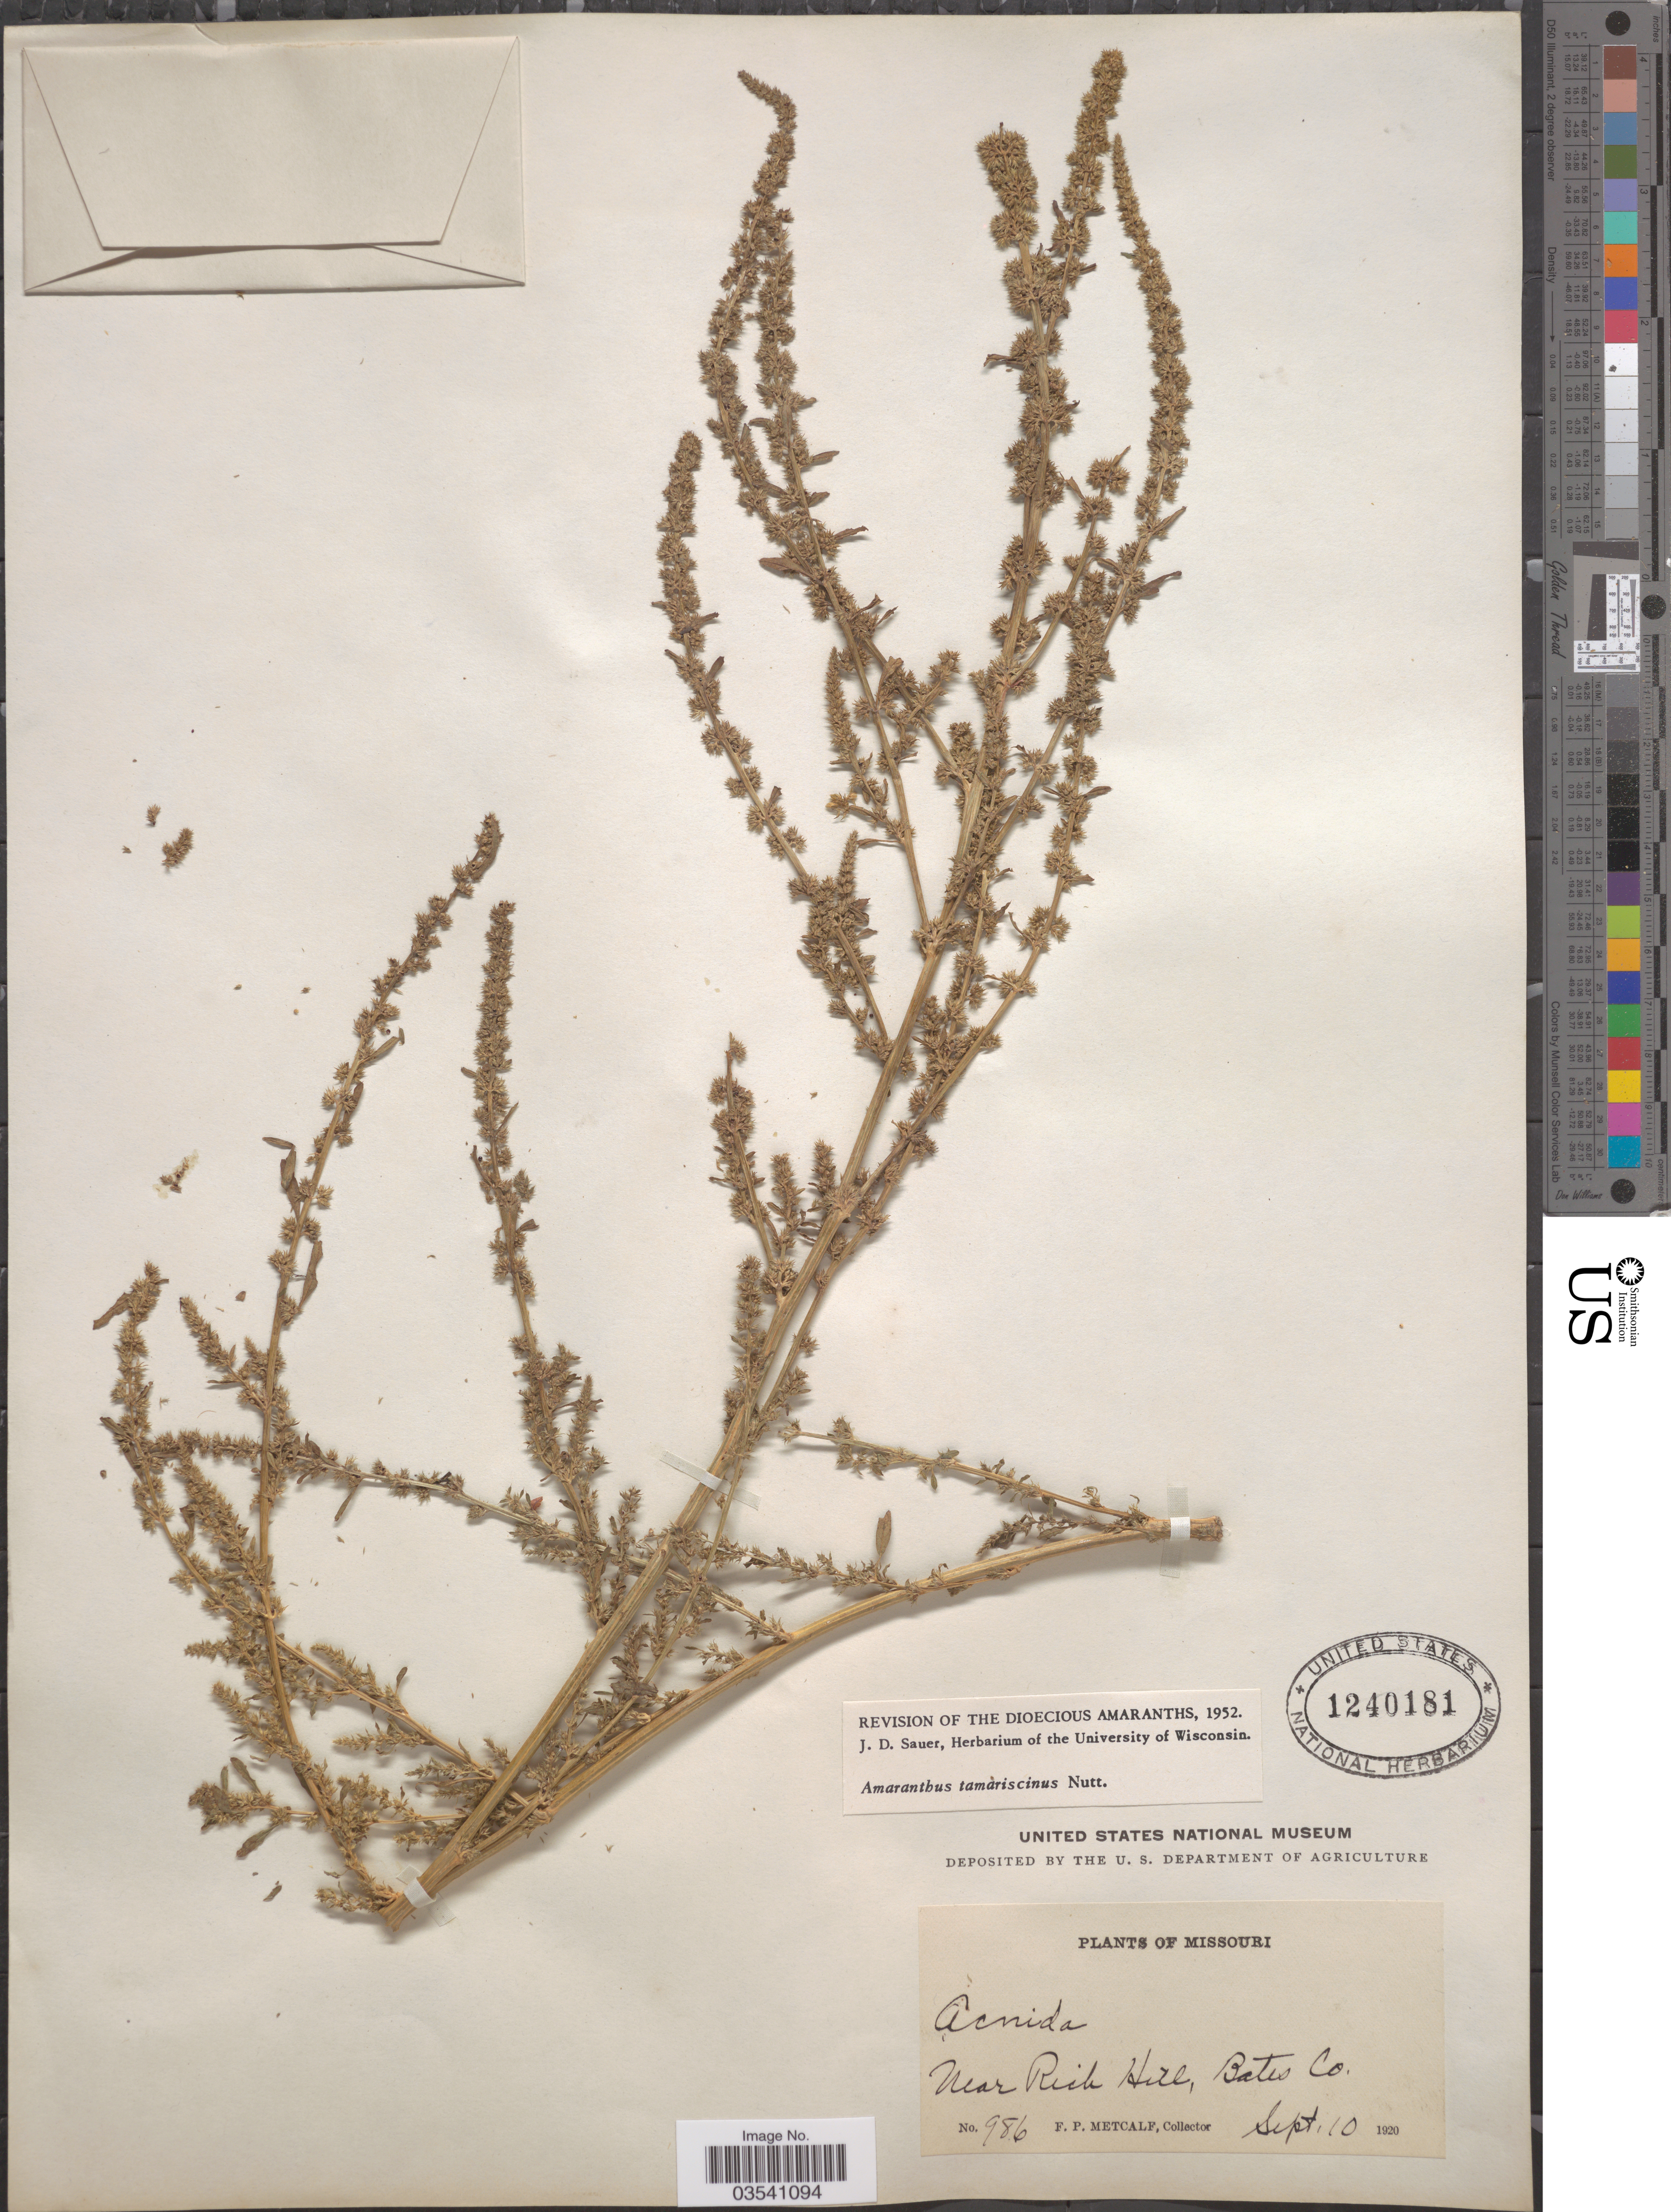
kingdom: Plantae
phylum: Tracheophyta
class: Magnoliopsida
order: Caryophyllales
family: Amaranthaceae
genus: Amaranthus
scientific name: Amaranthus tamariscinus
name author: Nutt.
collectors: F. Metcalf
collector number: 986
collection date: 1920-09-10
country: United States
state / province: Missouri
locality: Near Rick Hill, Bates Co.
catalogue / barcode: US 1240181